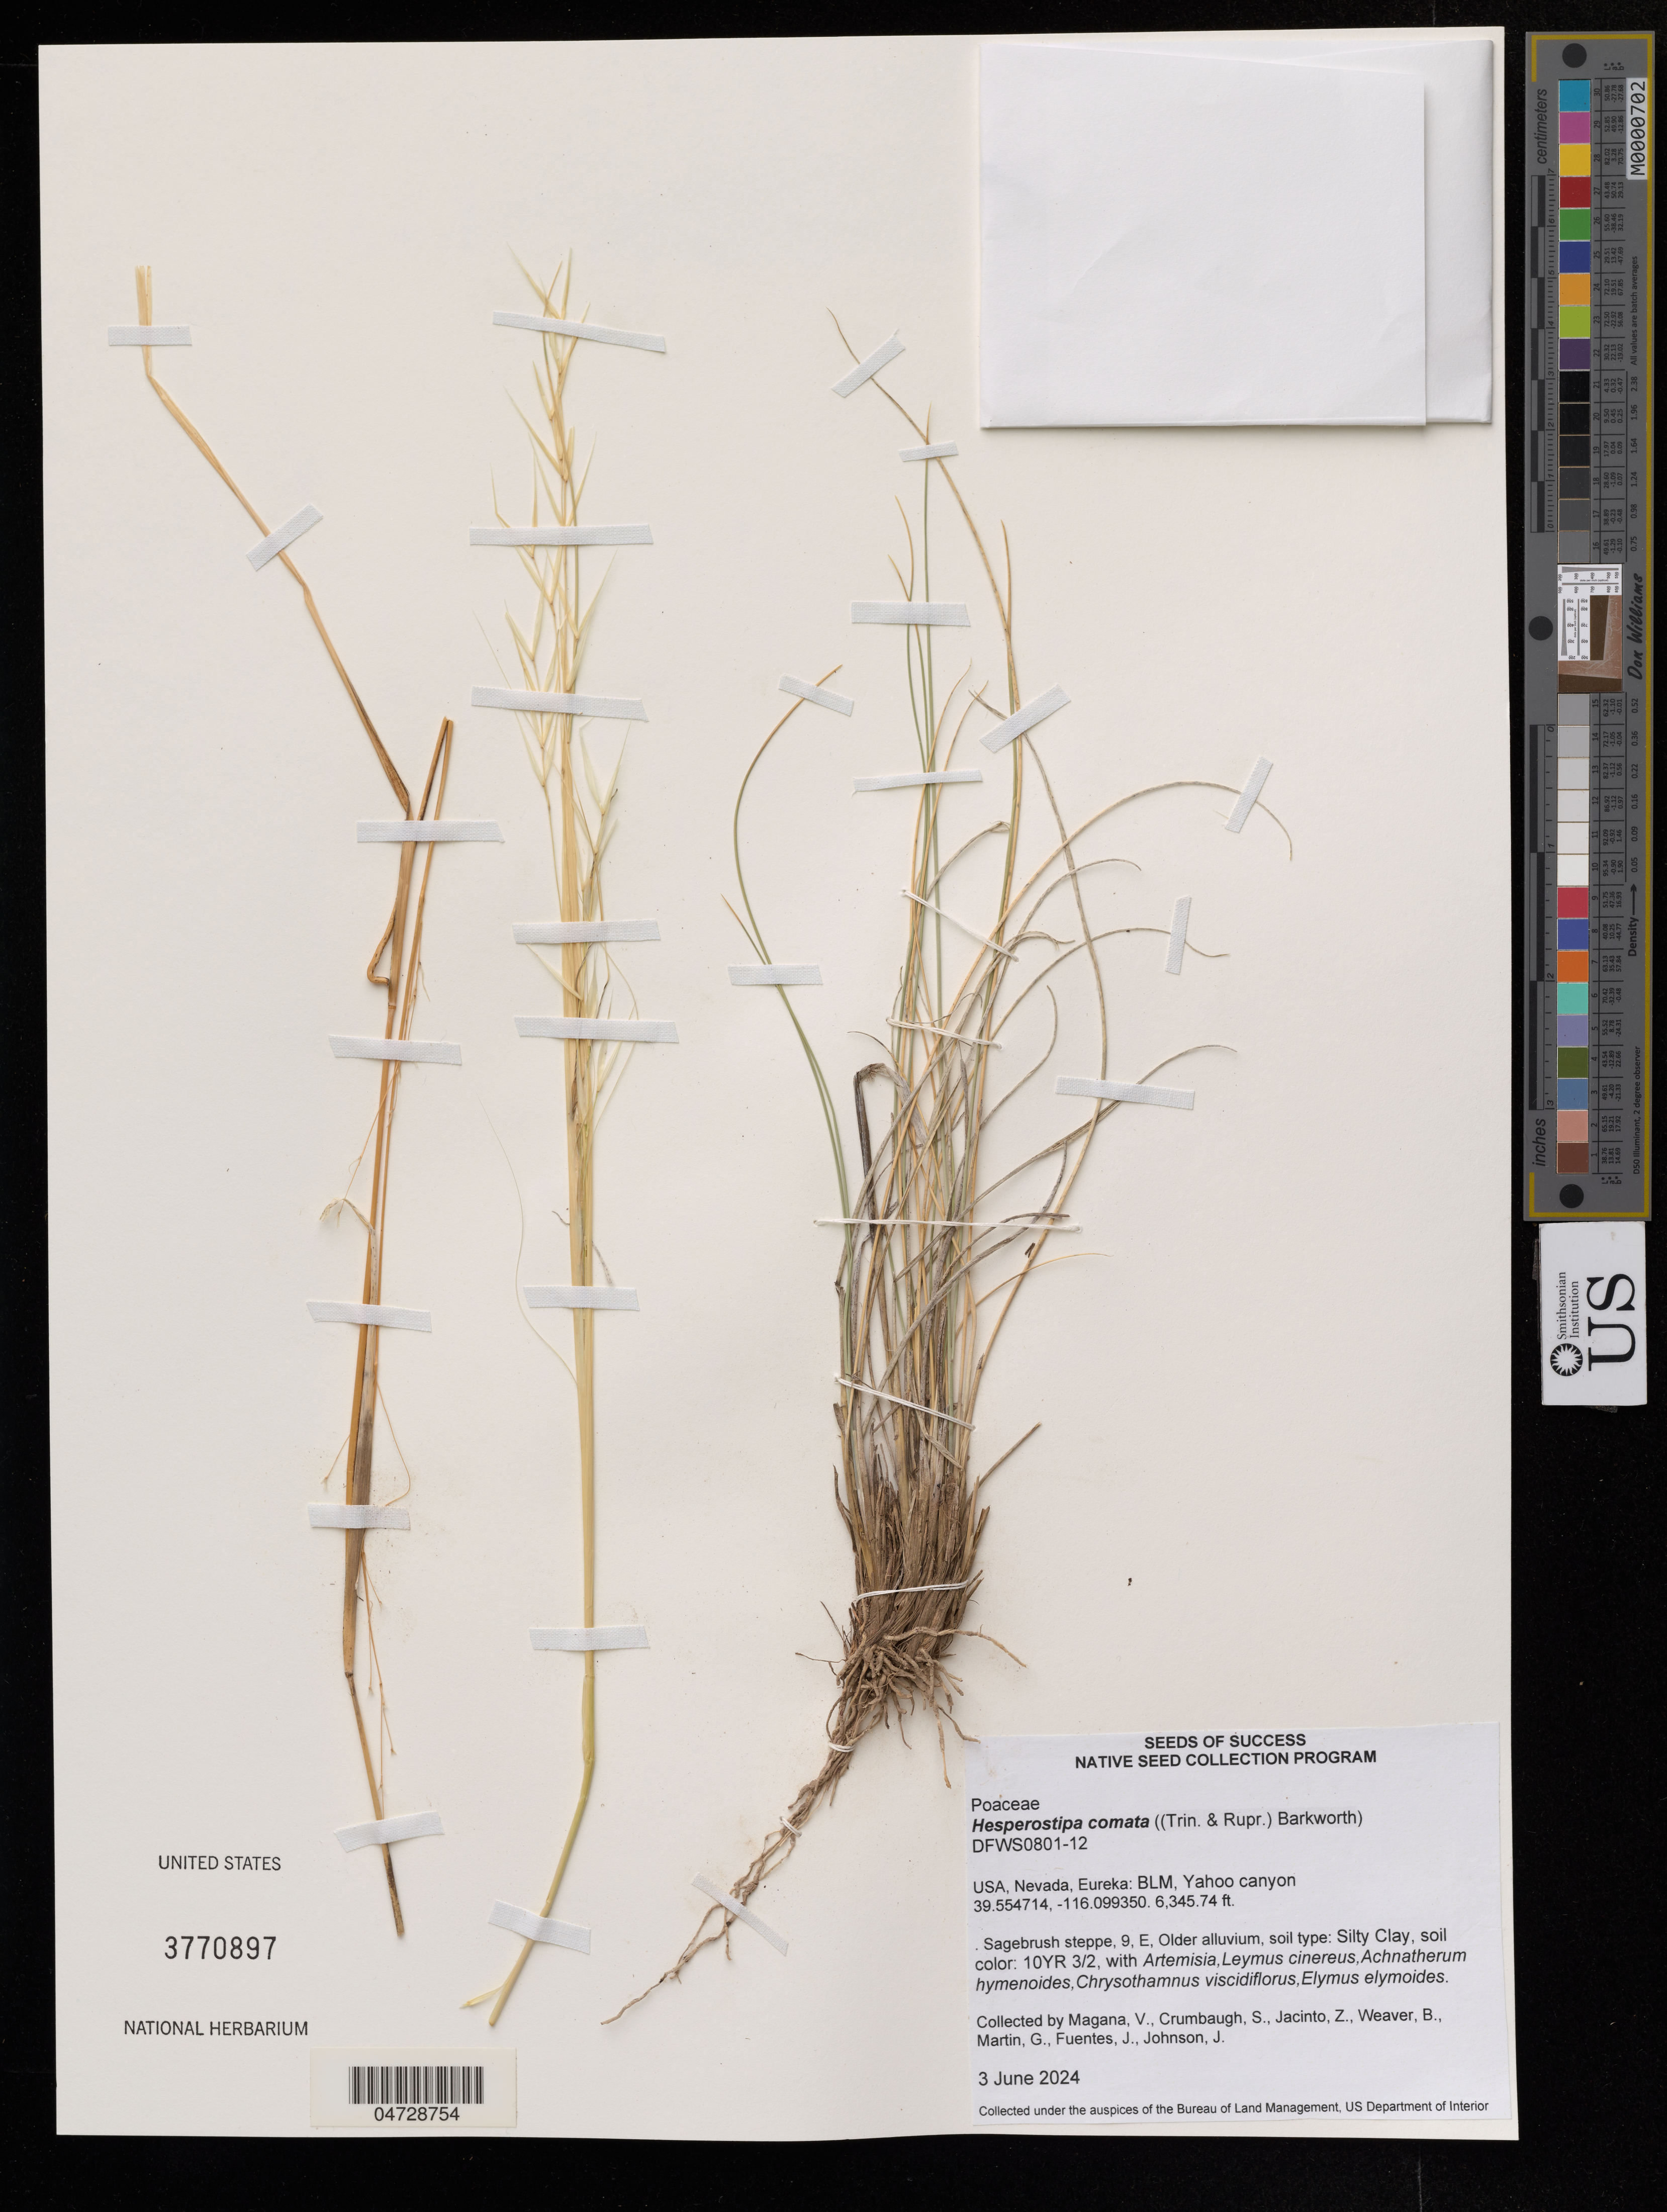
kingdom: Plantae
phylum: Tracheophyta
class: Liliopsida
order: Poales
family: Poaceae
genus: Hesperostipa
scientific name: Hesperostipa comata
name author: (Trin. & Rupr.) Barkworth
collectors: V. Magana, V. Crumbaugh & Z. Jacinto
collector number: DFWS0801-12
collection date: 2024-06-03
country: United States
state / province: Nevada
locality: Eureka: BLM. Yahoo canyon.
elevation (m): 1943.33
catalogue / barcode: US 3770897